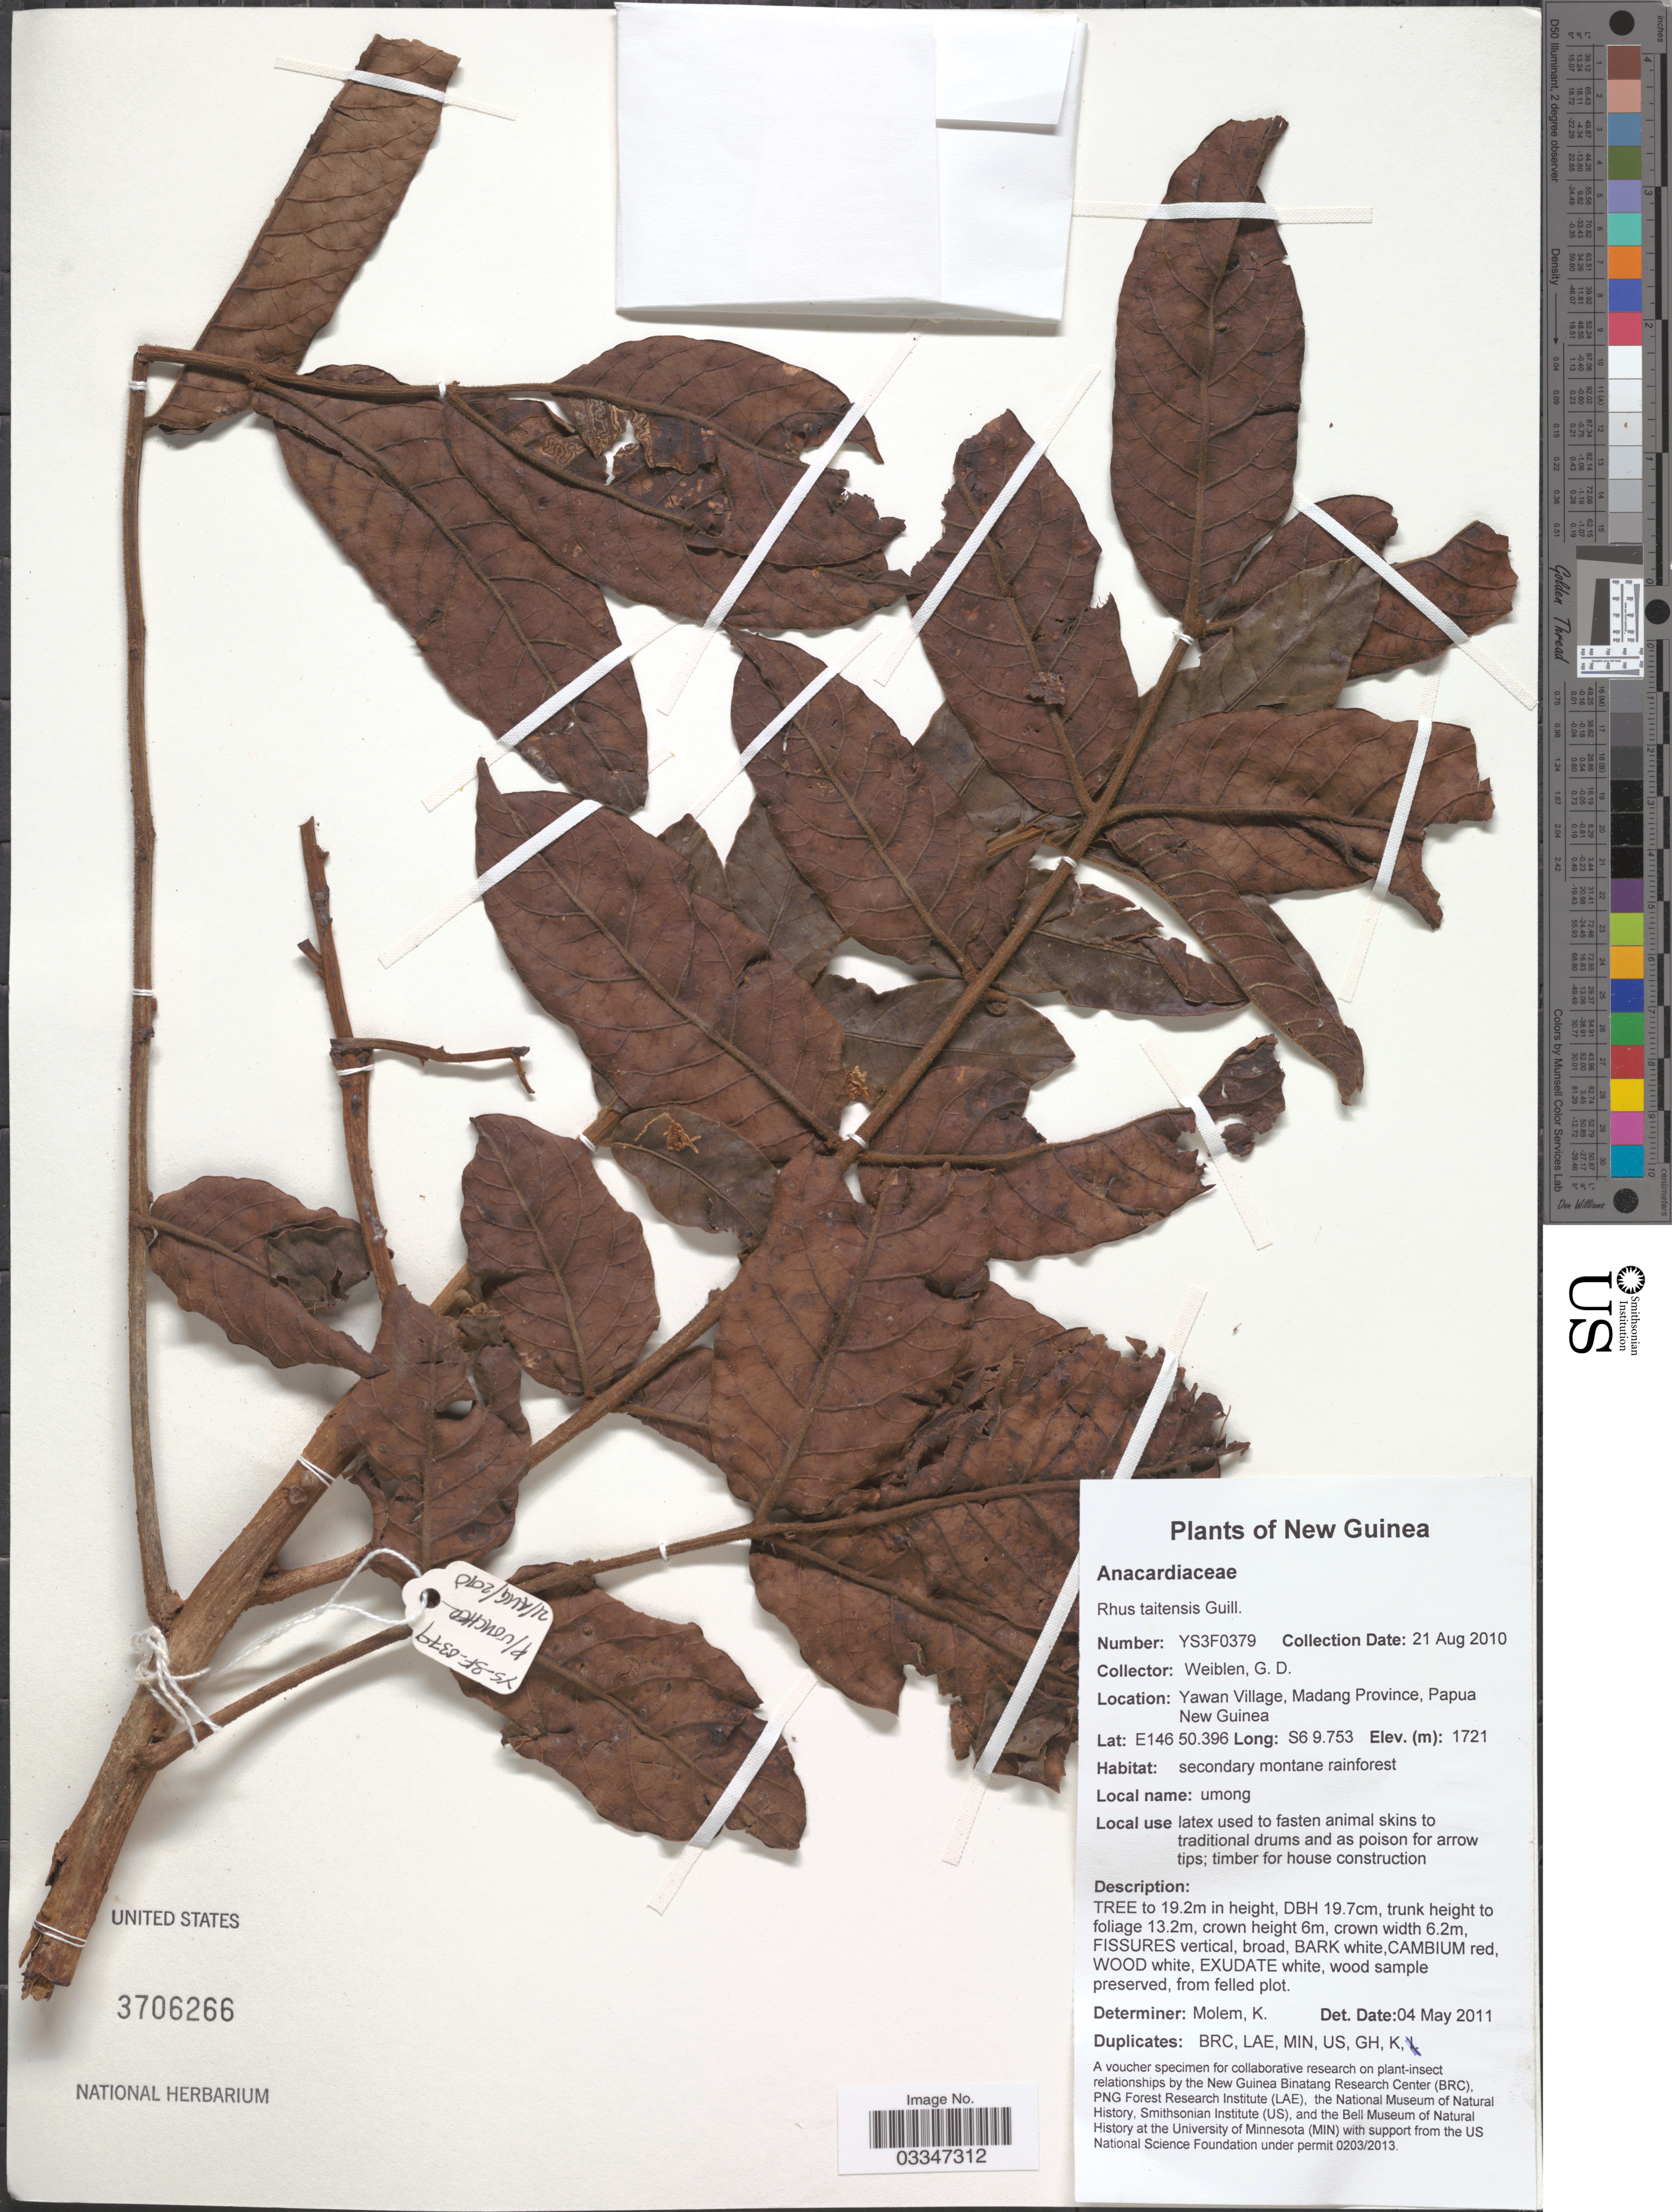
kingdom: Plantae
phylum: Tracheophyta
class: Magnoliopsida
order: Sapindales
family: Anacardiaceae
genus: Rhus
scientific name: Rhus taitensis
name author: Guill.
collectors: G. D. Weiblen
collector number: YS3F0379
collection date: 2010-08-21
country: Papua New Guinea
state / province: Madang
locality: New Guinea. Yawan Village, Papua New Guinea.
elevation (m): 1721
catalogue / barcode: US 3706266